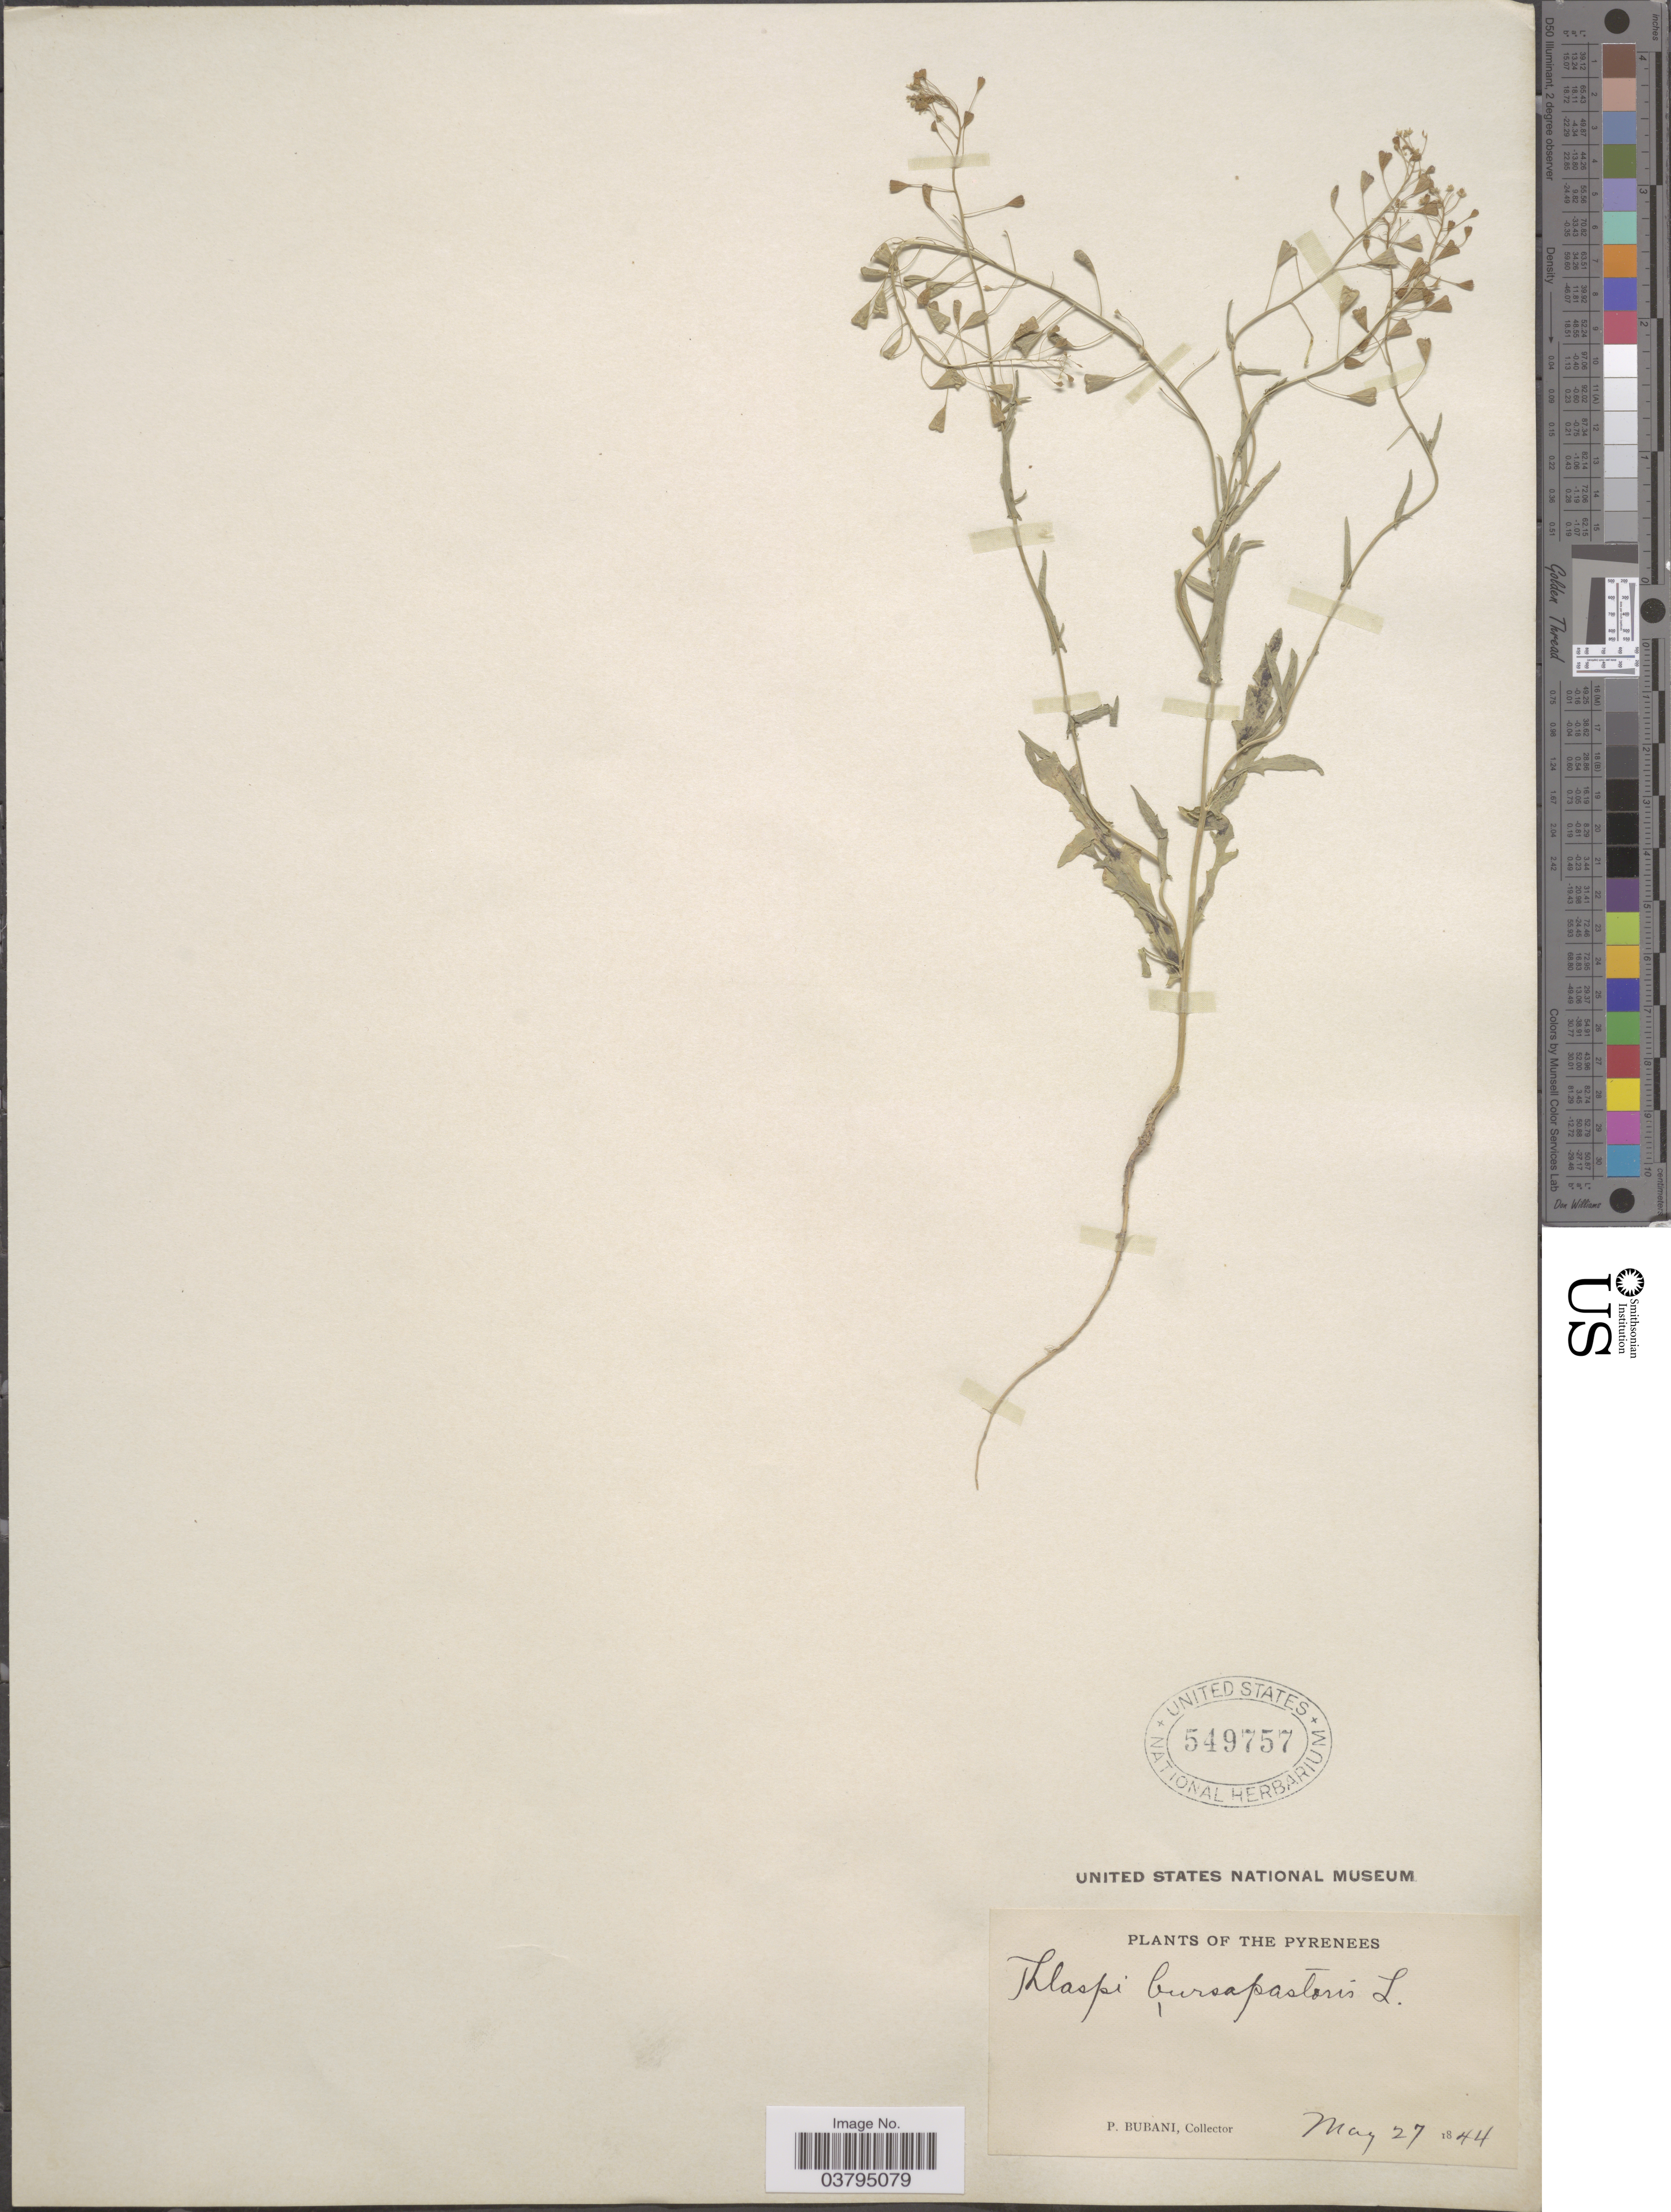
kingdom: Plantae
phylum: Tracheophyta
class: Magnoliopsida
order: Brassicales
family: Brassicaceae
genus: Capsella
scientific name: Capsella bursa-pastoris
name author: (L.) Medik.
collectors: P. Bubani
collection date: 1844-05-27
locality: The Pyrenees.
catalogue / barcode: US 549757